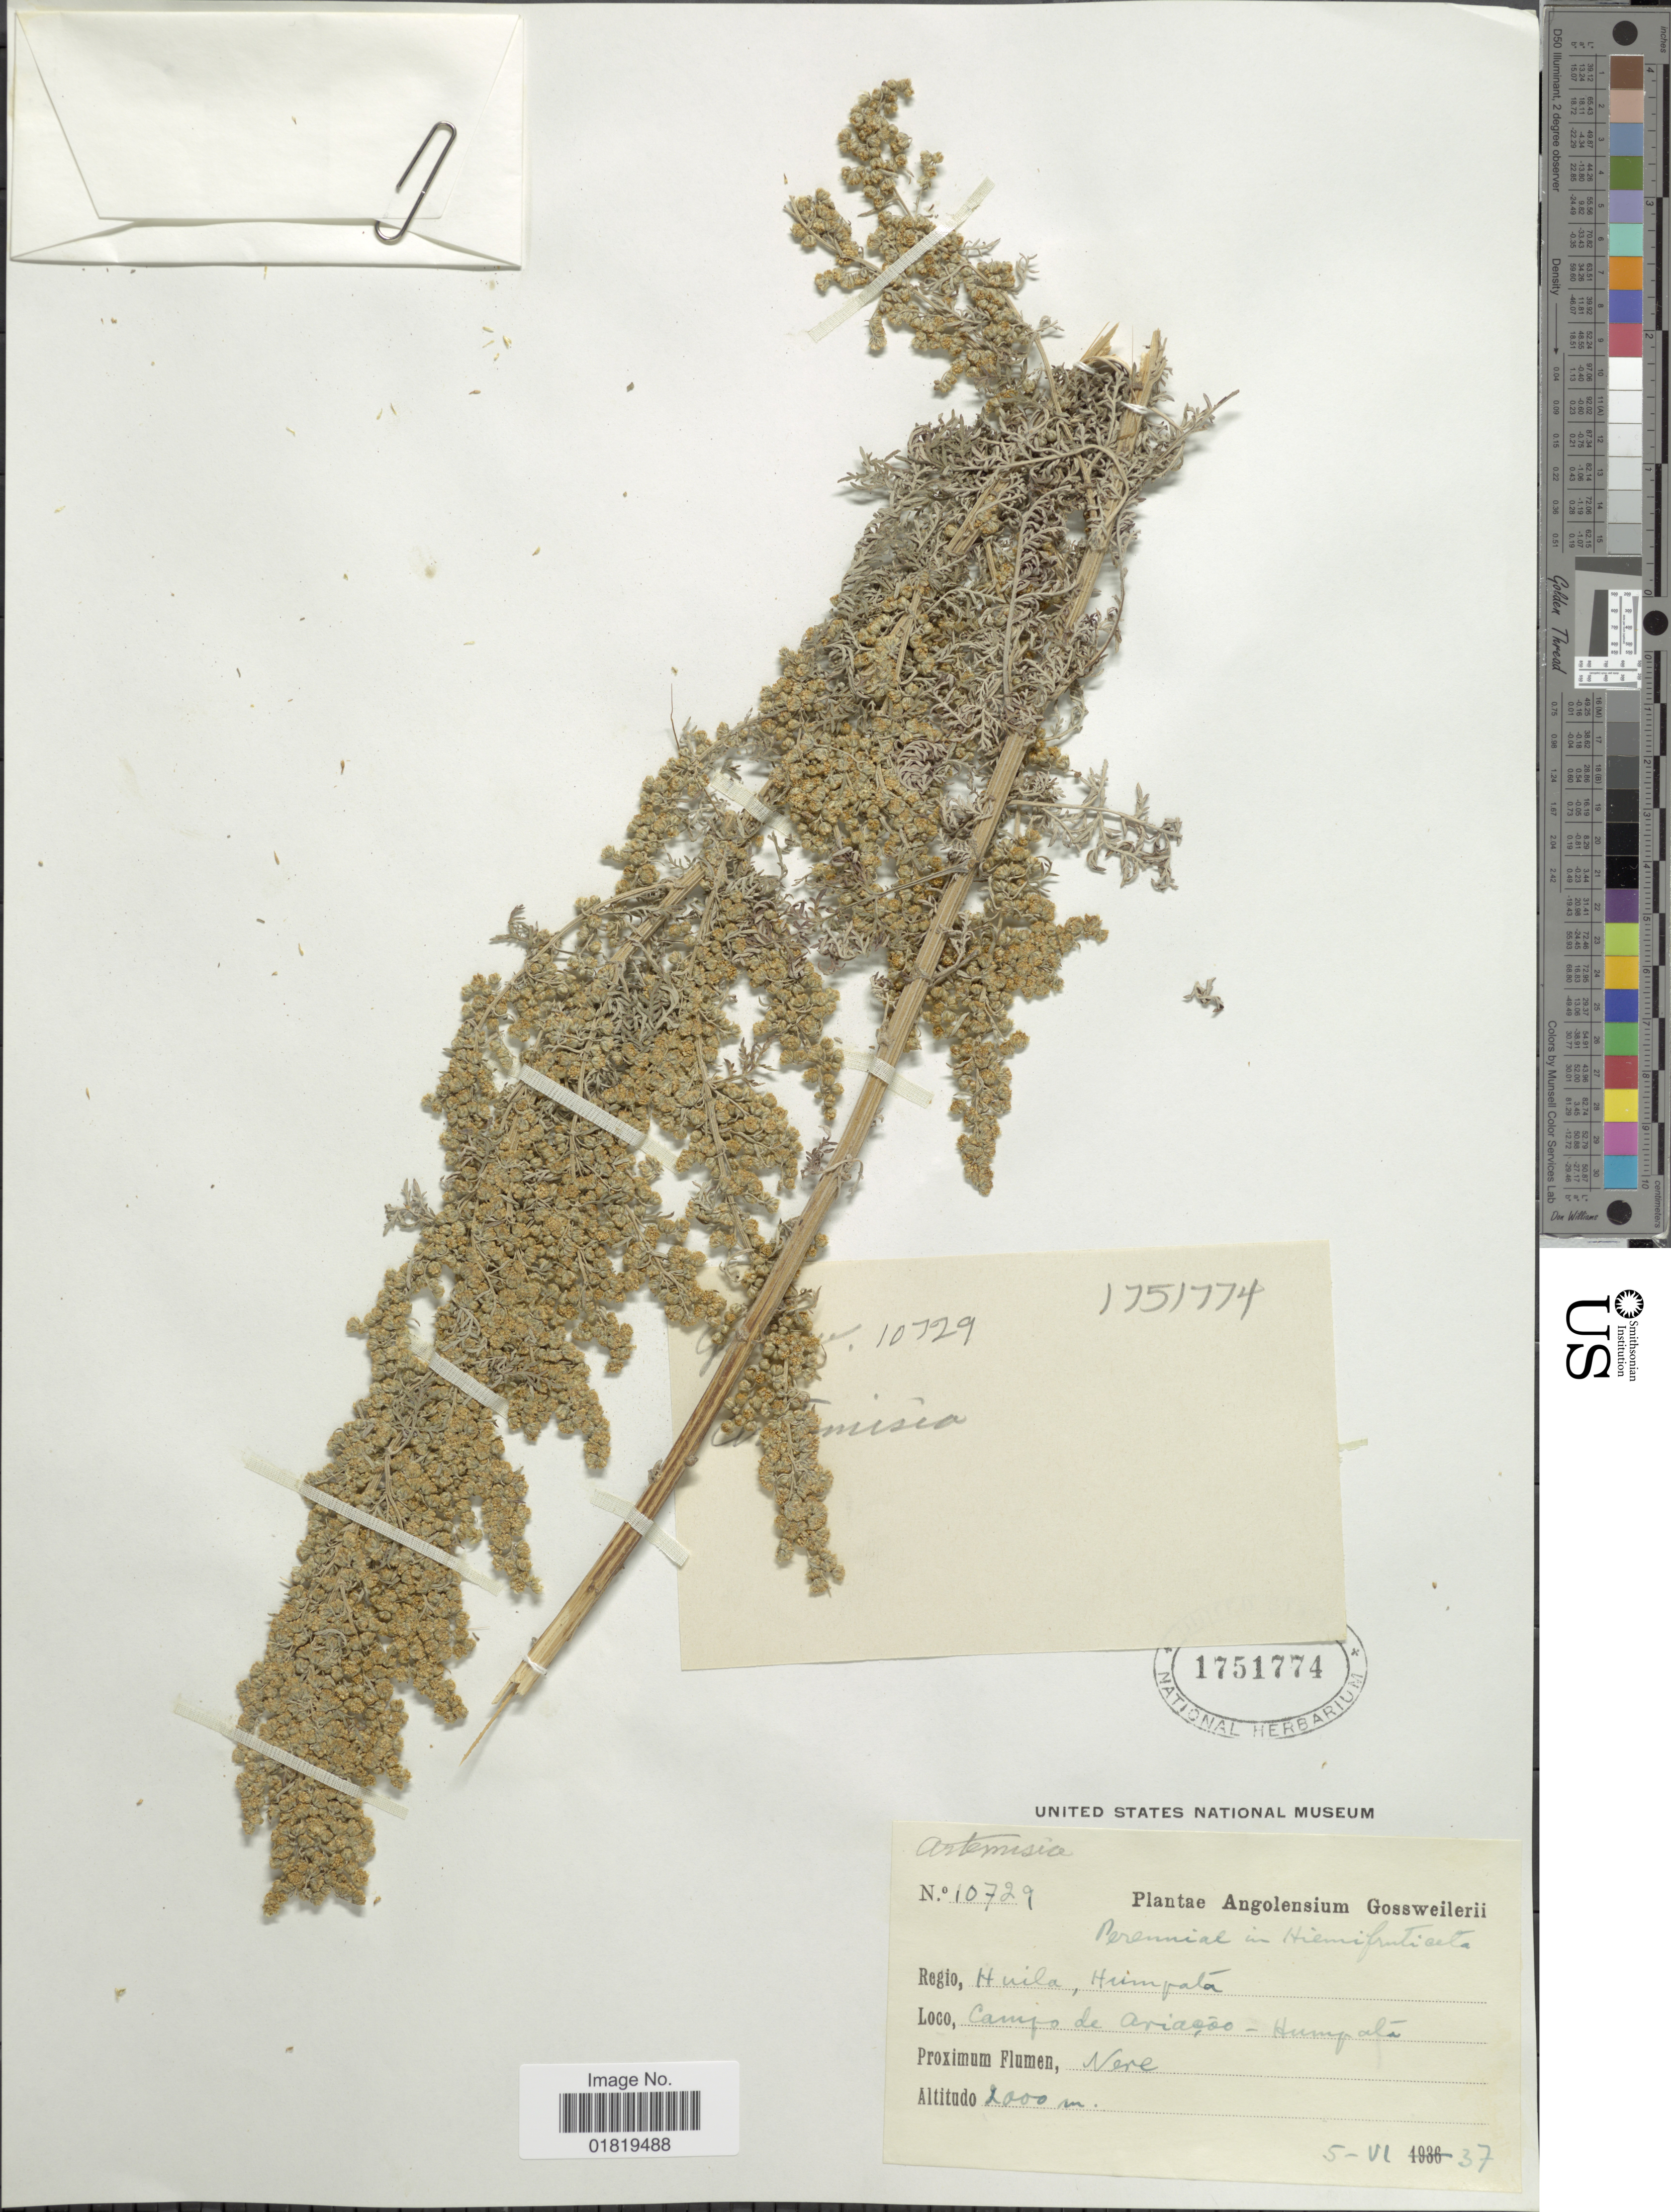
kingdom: Plantae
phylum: Tracheophyta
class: Magnoliopsida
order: Asterales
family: Asteraceae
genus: Artemisia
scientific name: Artemisia sp.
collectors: Gossweiler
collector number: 10729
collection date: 1937-06-05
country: Angola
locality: Angolensium, Huila, Humpata, Campo de Ariação, Humpata.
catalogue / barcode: US 1751774